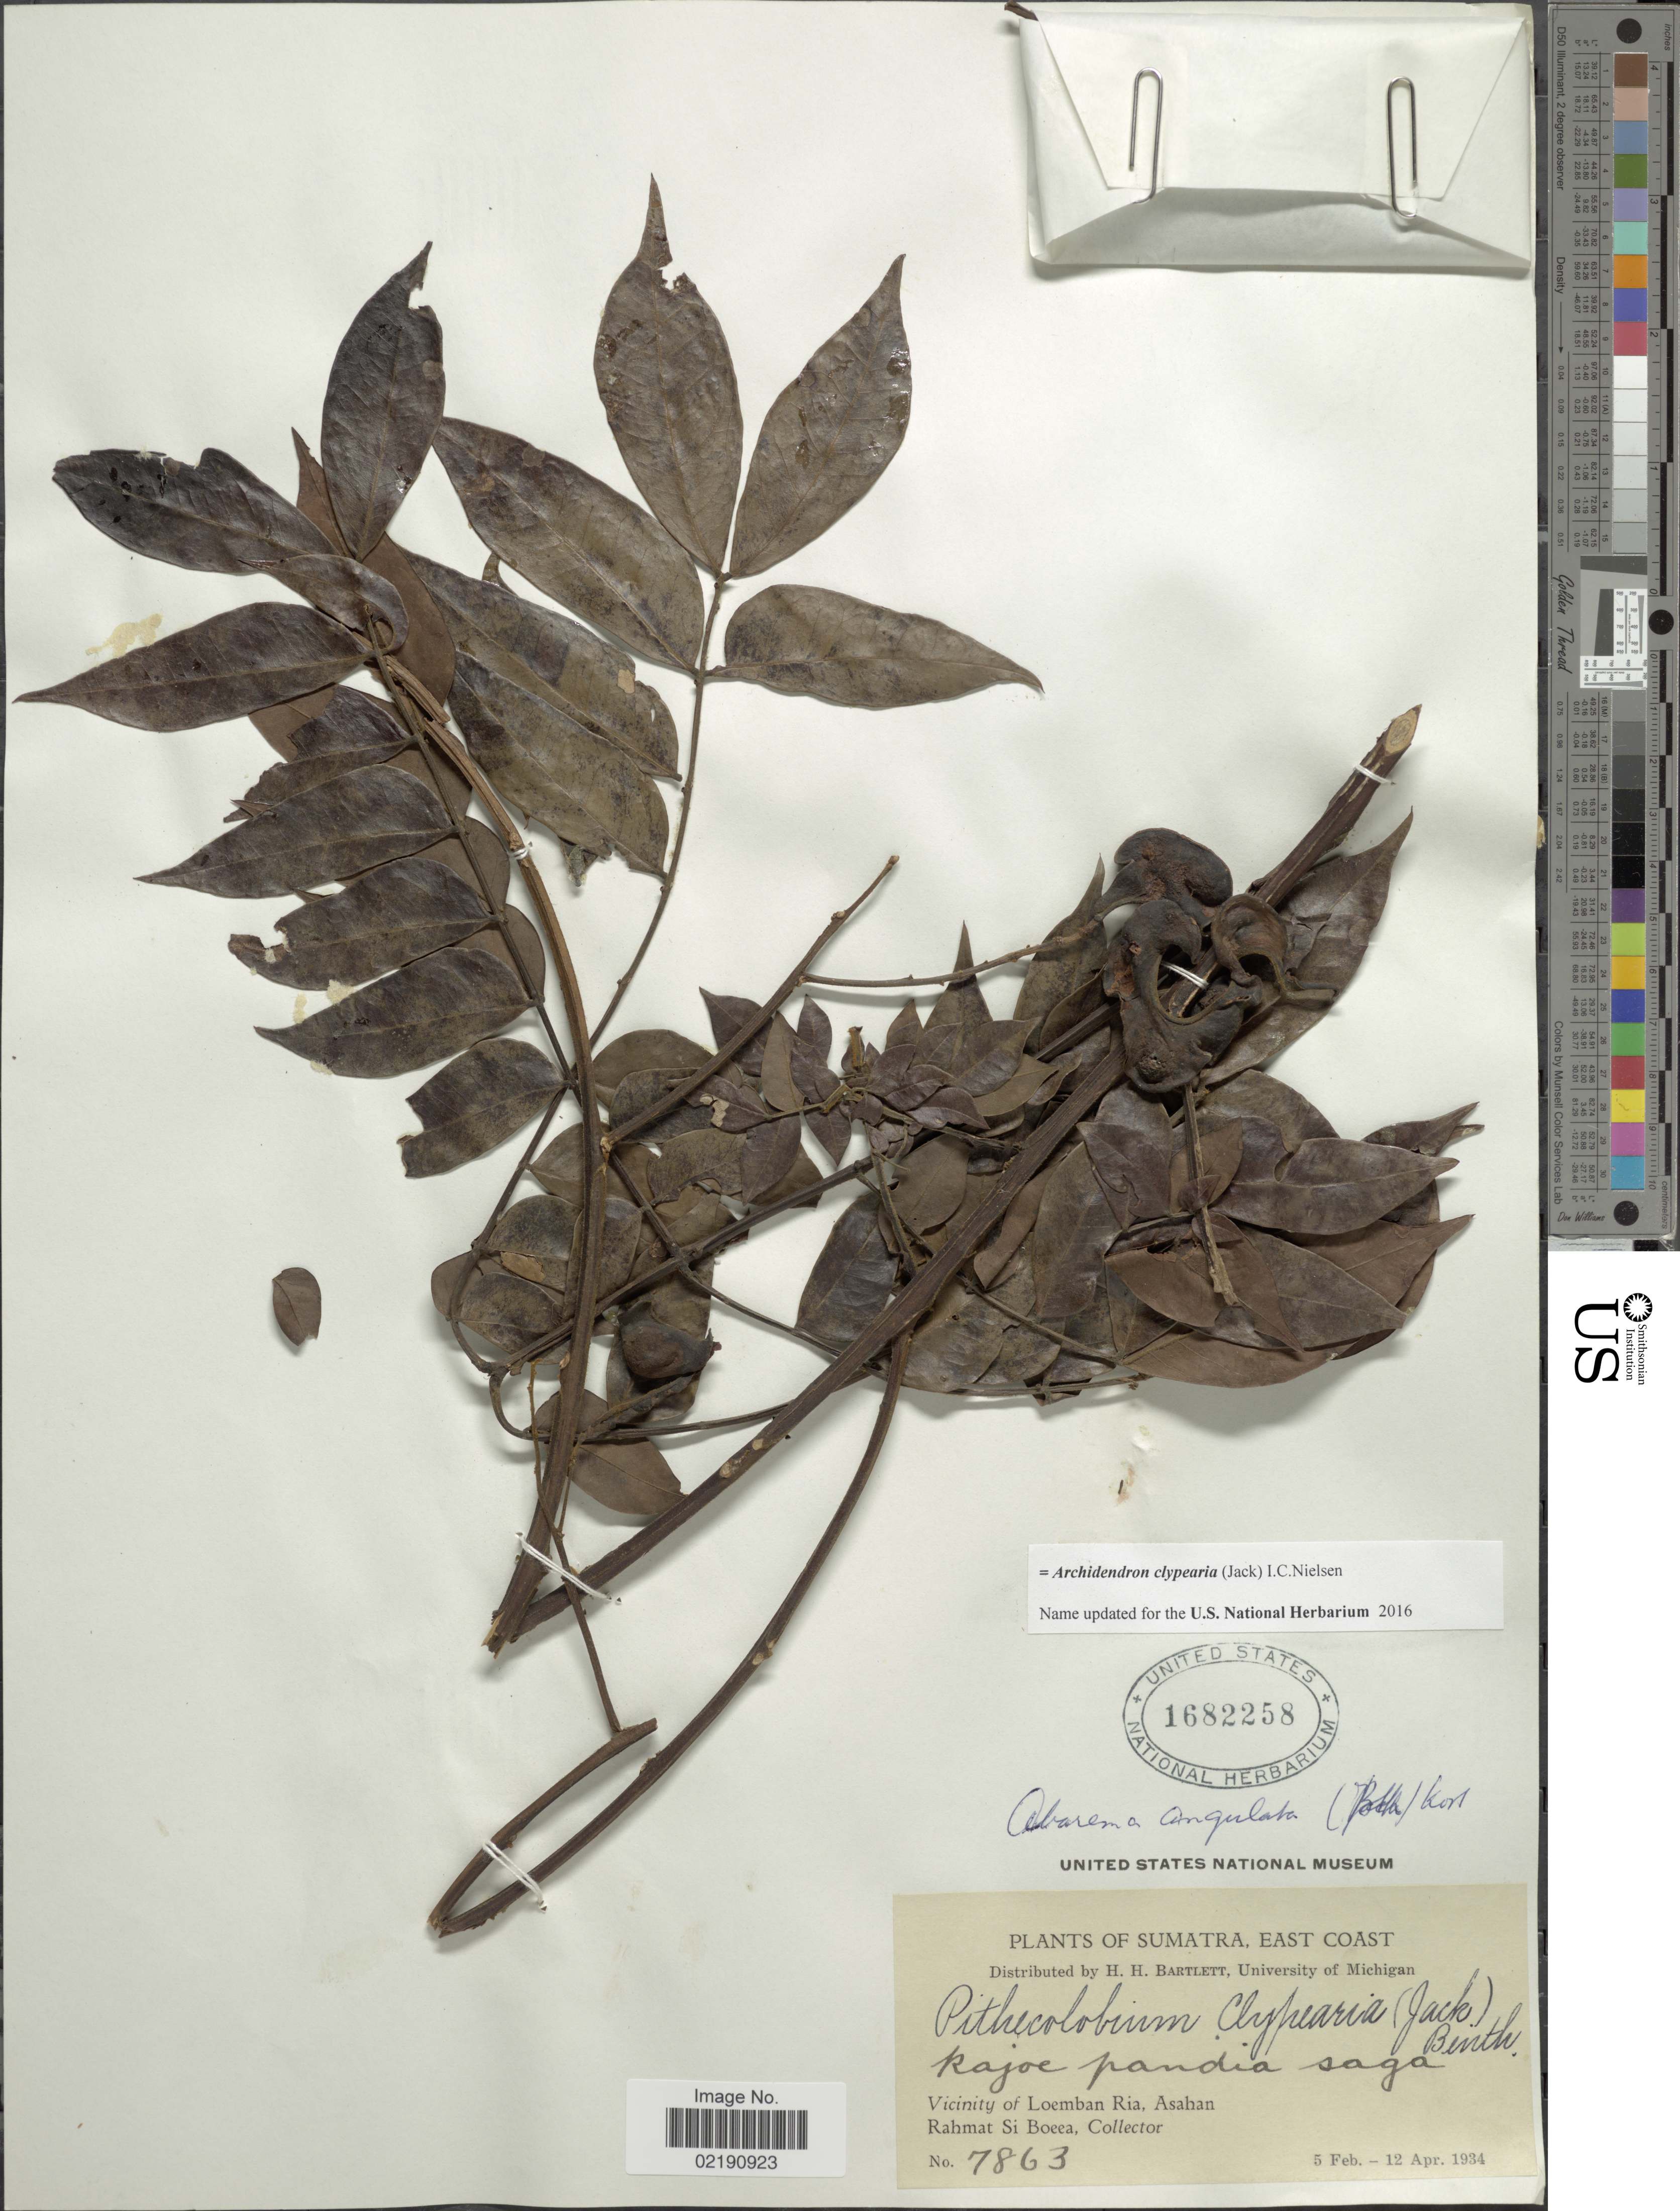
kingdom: Plantae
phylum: Tracheophyta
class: Magnoliopsida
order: Fabales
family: Fabaceae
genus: Archidendron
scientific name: Archidendron clypearia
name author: (Jack) I.C. Nielsen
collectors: Rahmat Si Boeea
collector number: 7863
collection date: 1934-02-05/1934-04-12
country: Indonesia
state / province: Sumatra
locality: East Coast, vicinity of Loemban Ria, Asahan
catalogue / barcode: US 1682258